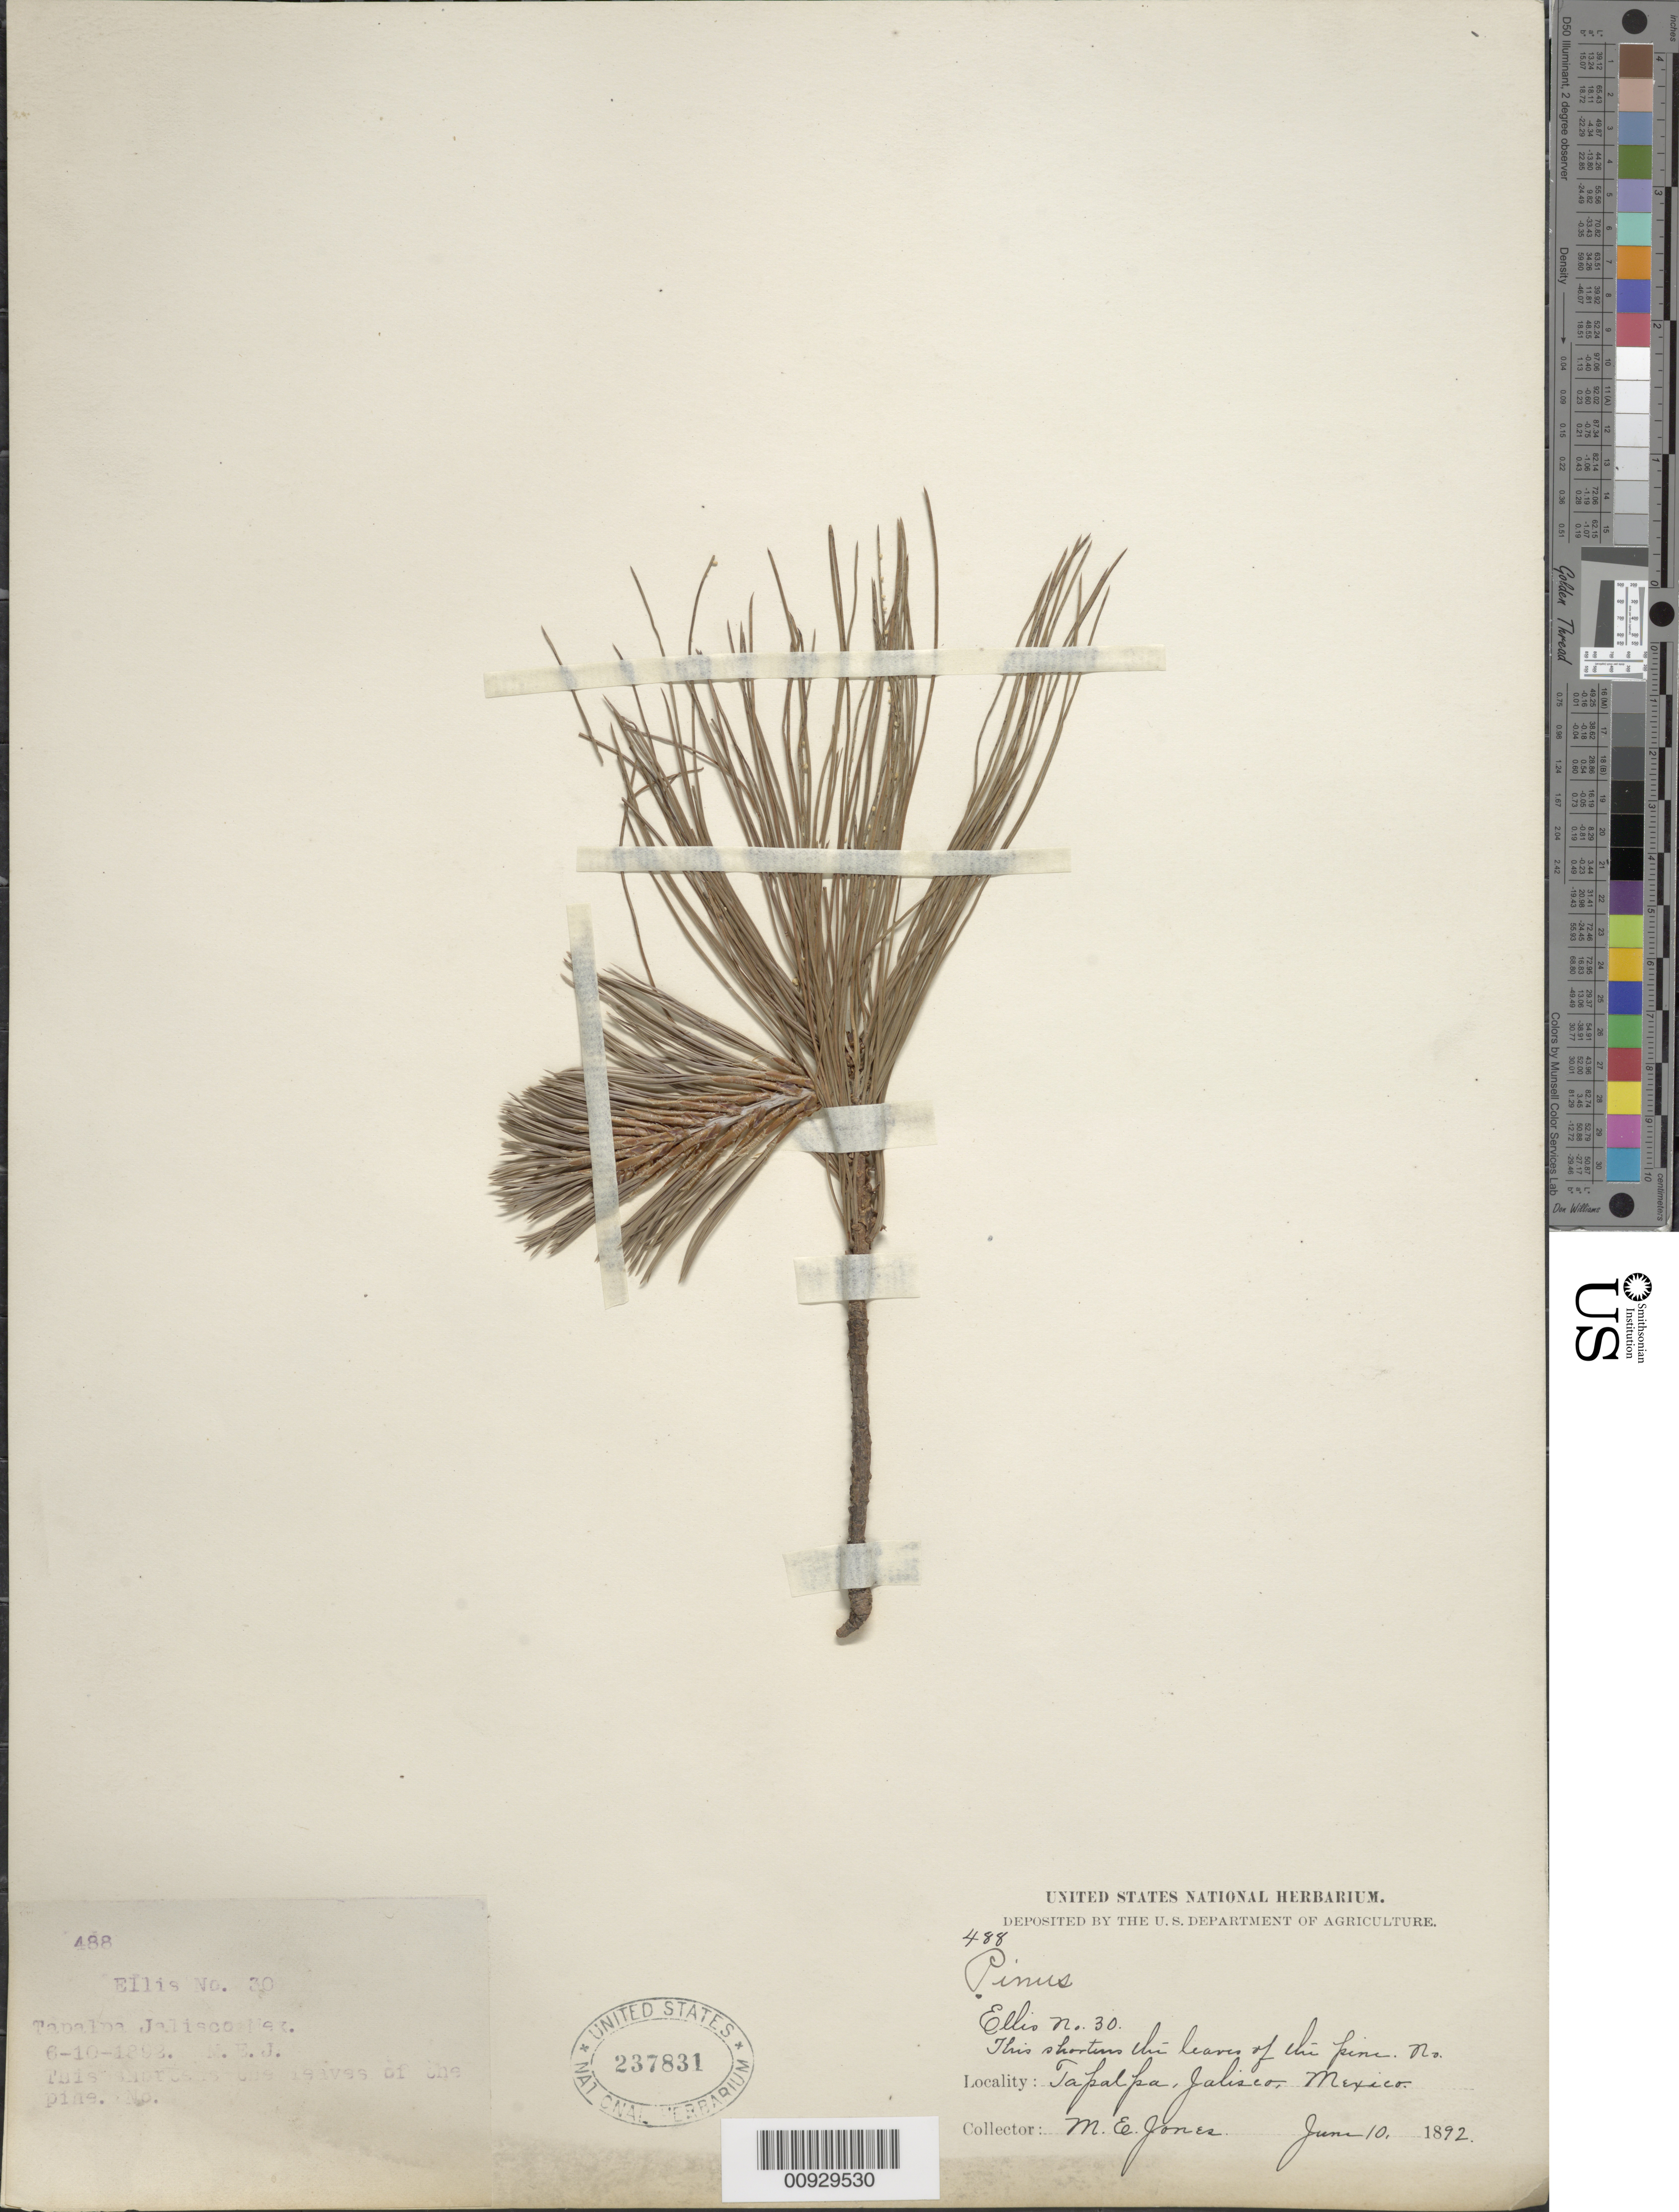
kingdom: Plantae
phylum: Tracheophyta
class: Pinopsida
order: Pinales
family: Pinaceae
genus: Pinus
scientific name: Pinus sp.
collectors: M. E. Jones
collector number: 488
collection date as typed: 10 Jun 1892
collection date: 1892-06-10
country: Mexico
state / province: Jalisco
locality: Tapalpa.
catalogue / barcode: US 237831